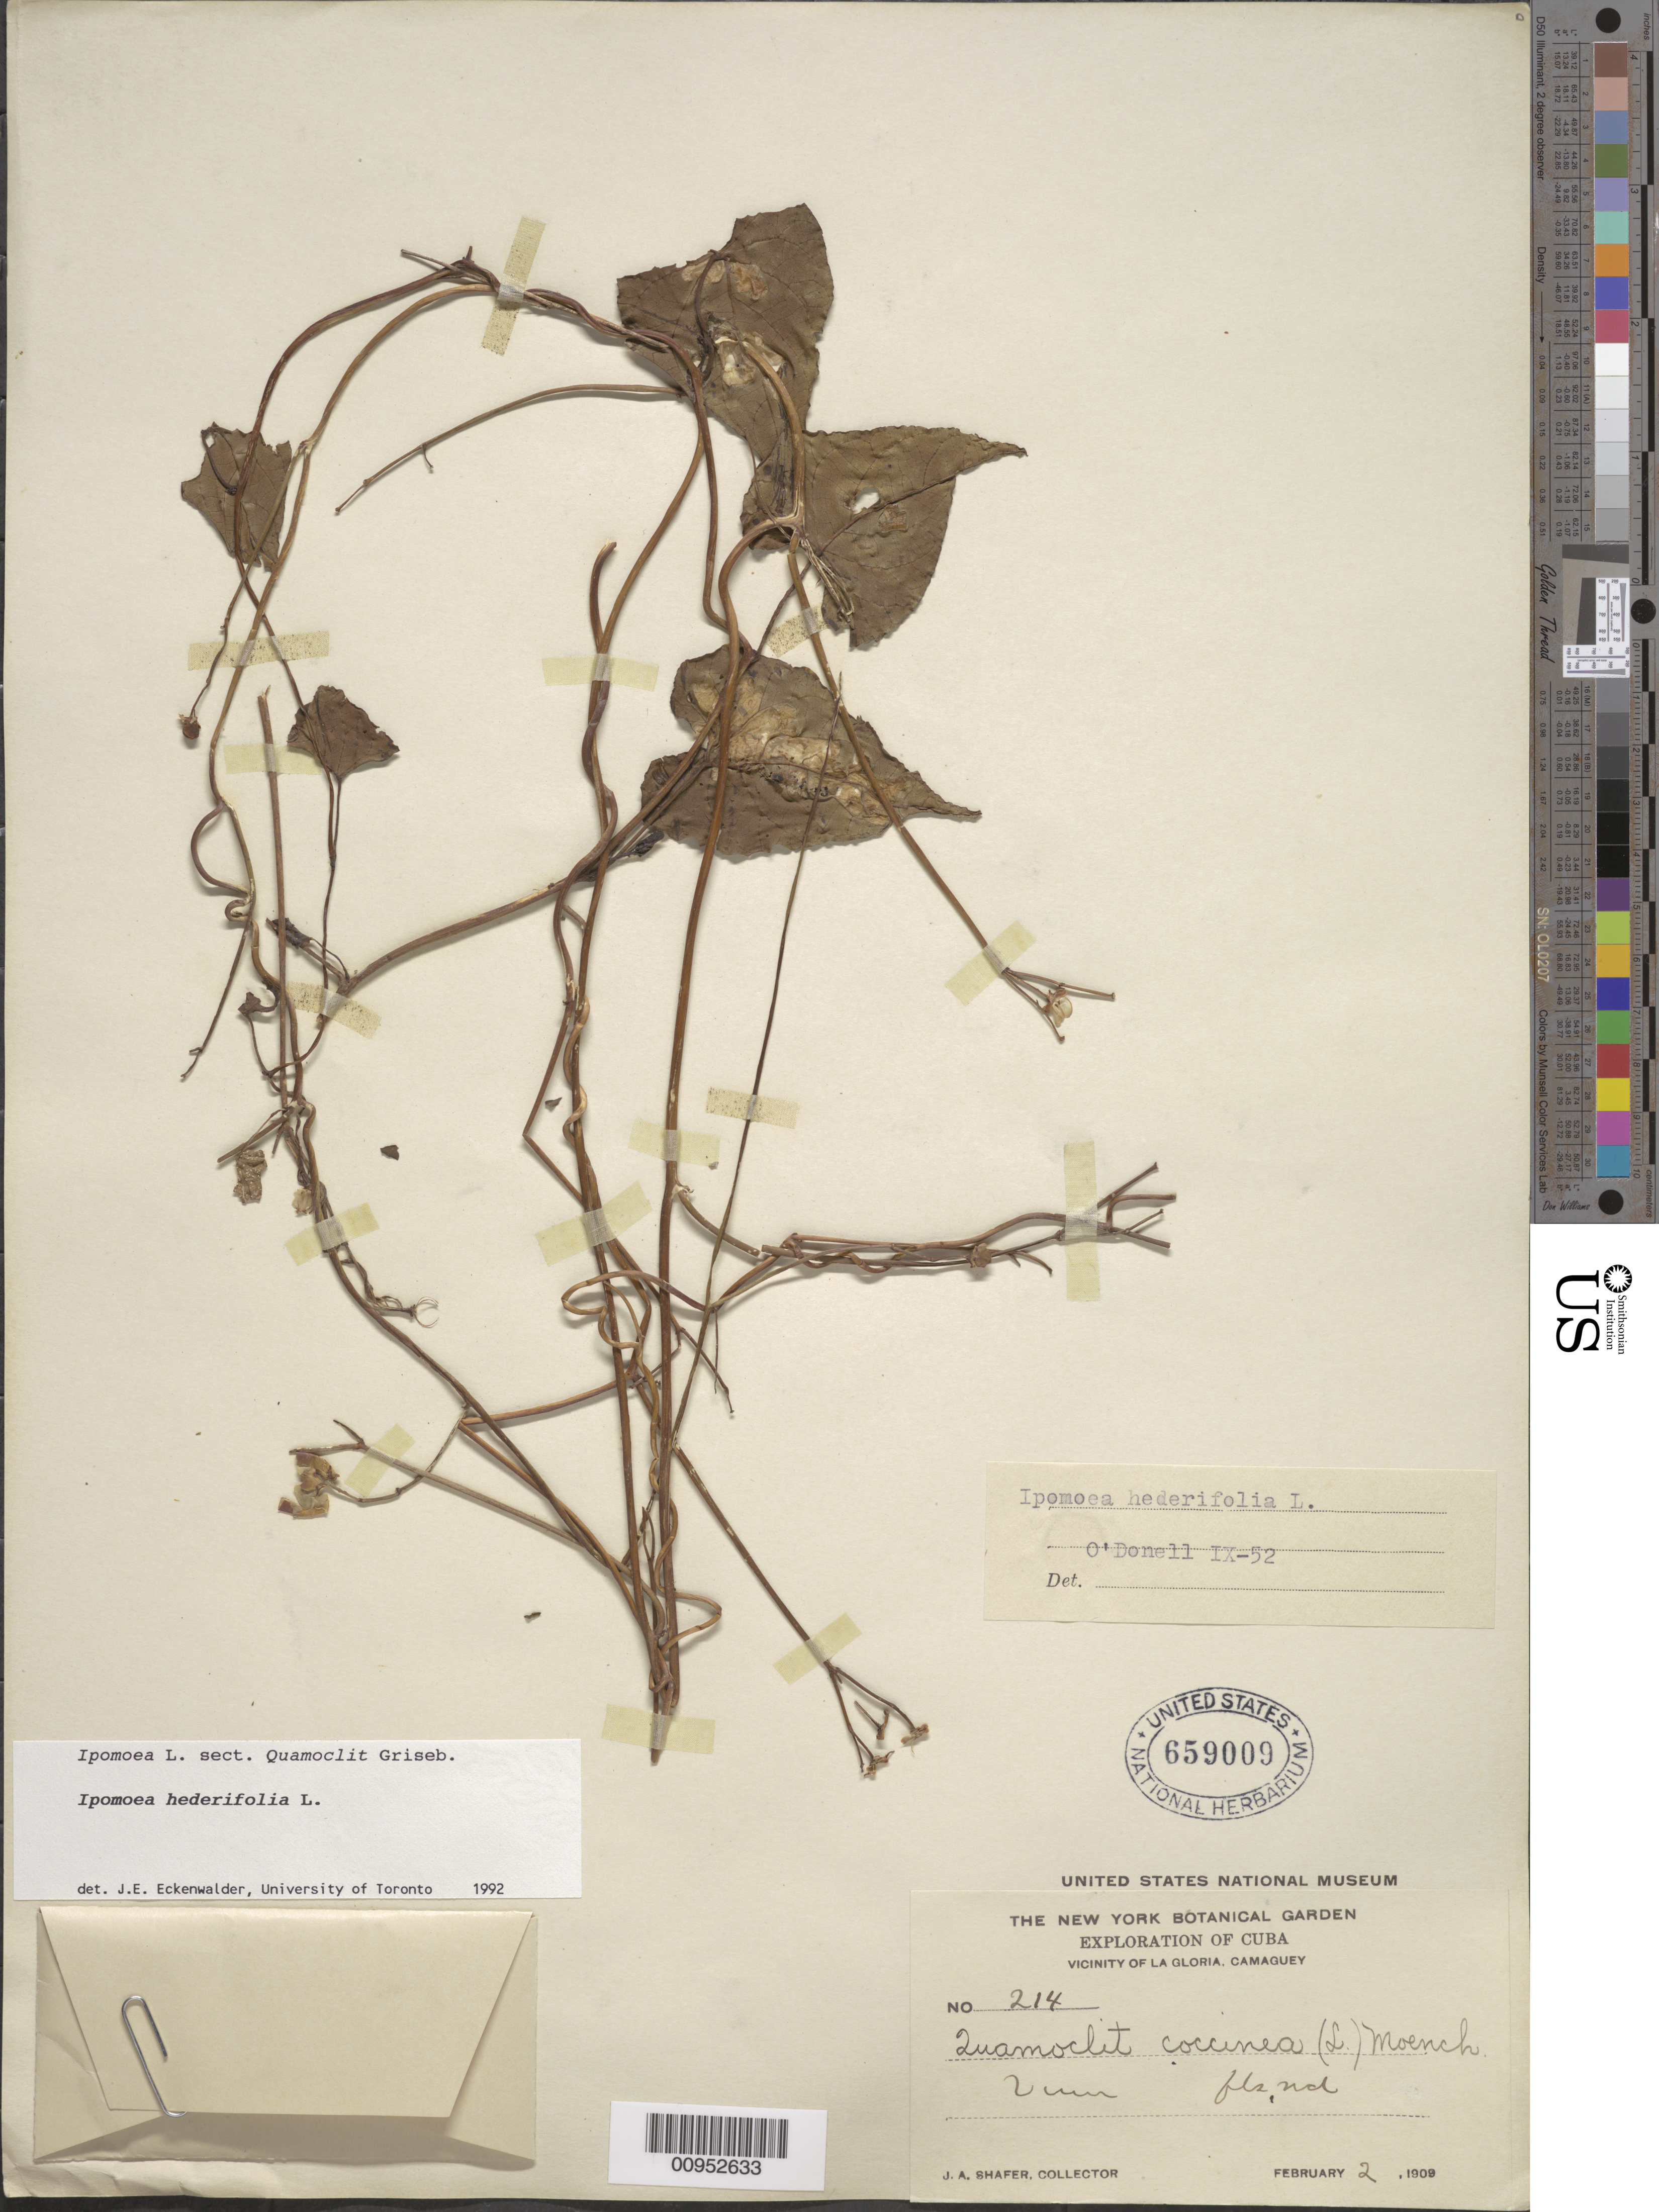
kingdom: Plantae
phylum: Tracheophyta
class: Magnoliopsida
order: Solanales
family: Convolvulaceae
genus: Ipomoea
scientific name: Ipomoea hederifolia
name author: L.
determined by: Eckenwalder, James E.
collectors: J. A. Shafer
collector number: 214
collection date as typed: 02 Feb 1909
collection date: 1909-02-02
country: Cuba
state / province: Camagüey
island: Cuba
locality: Vicinity of La Gloria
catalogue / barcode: US 659009